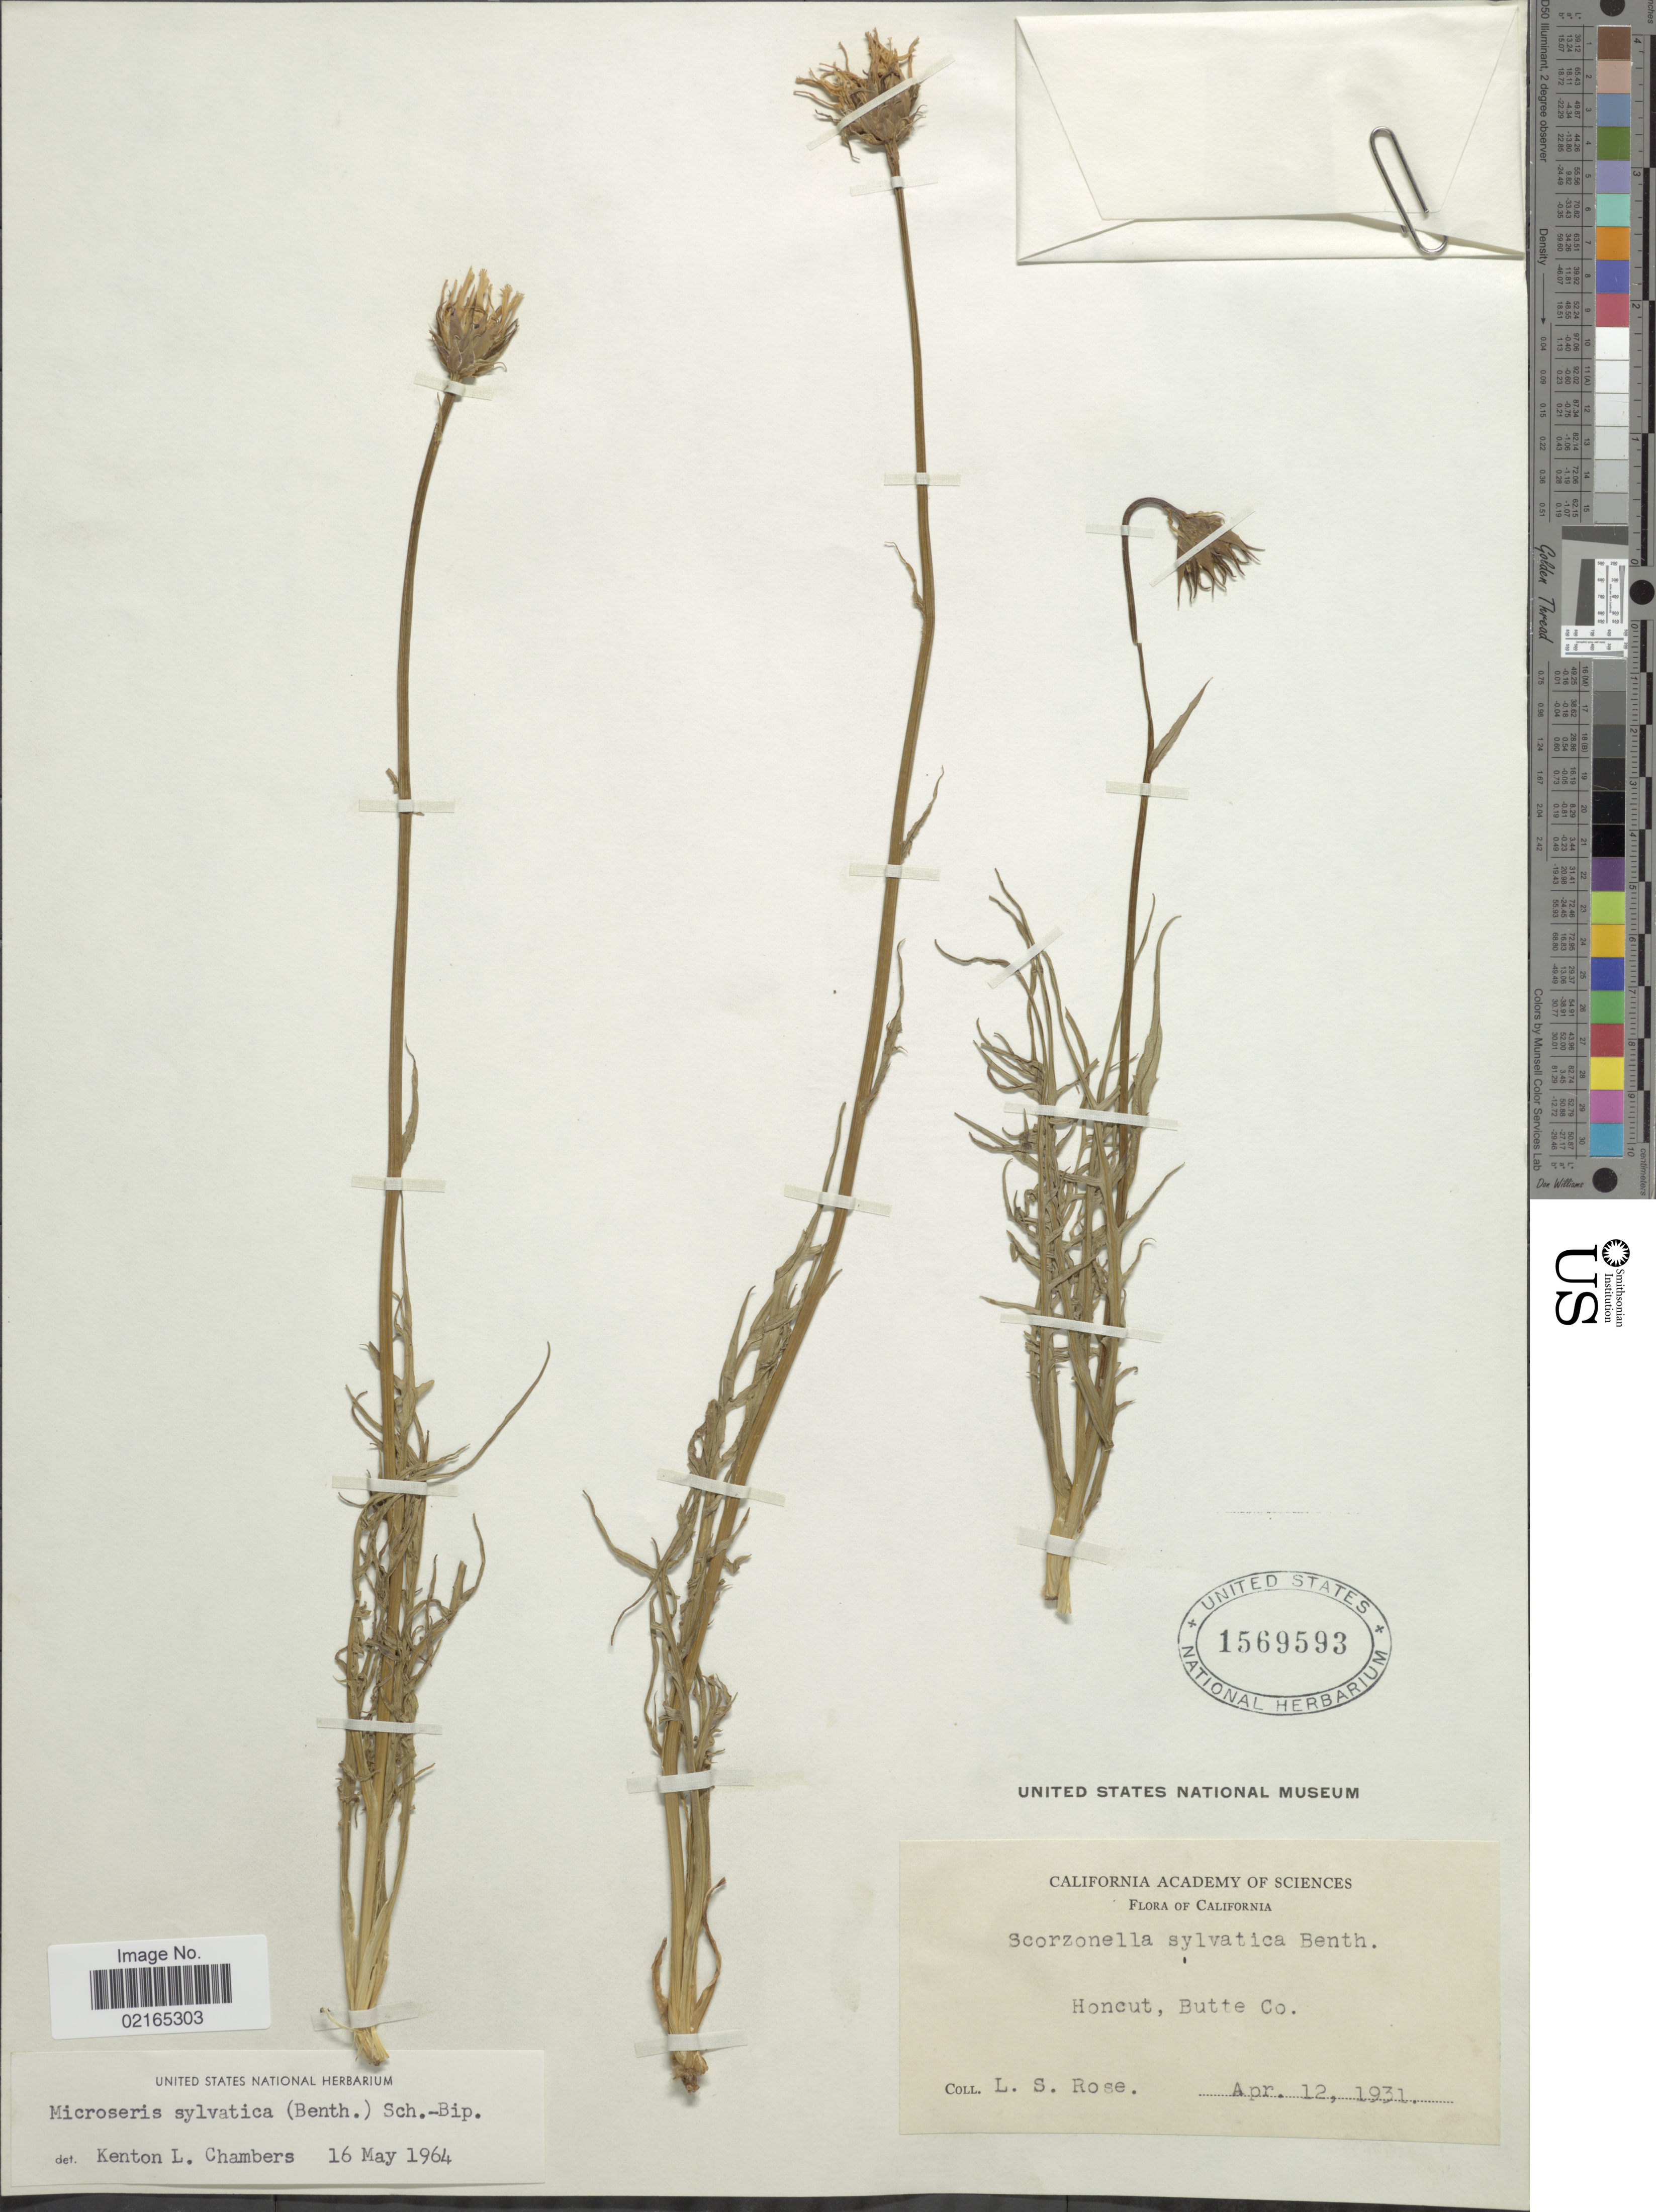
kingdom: Plantae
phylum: Tracheophyta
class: Magnoliopsida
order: Asterales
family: Asteraceae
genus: Microseris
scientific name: Microseris sylvatica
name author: (Benth.) Sch. Bip.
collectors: L. S. Rose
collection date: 1931-04-12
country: United States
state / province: California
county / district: Butte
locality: Honcut, Butte Co.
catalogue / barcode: US 1569593